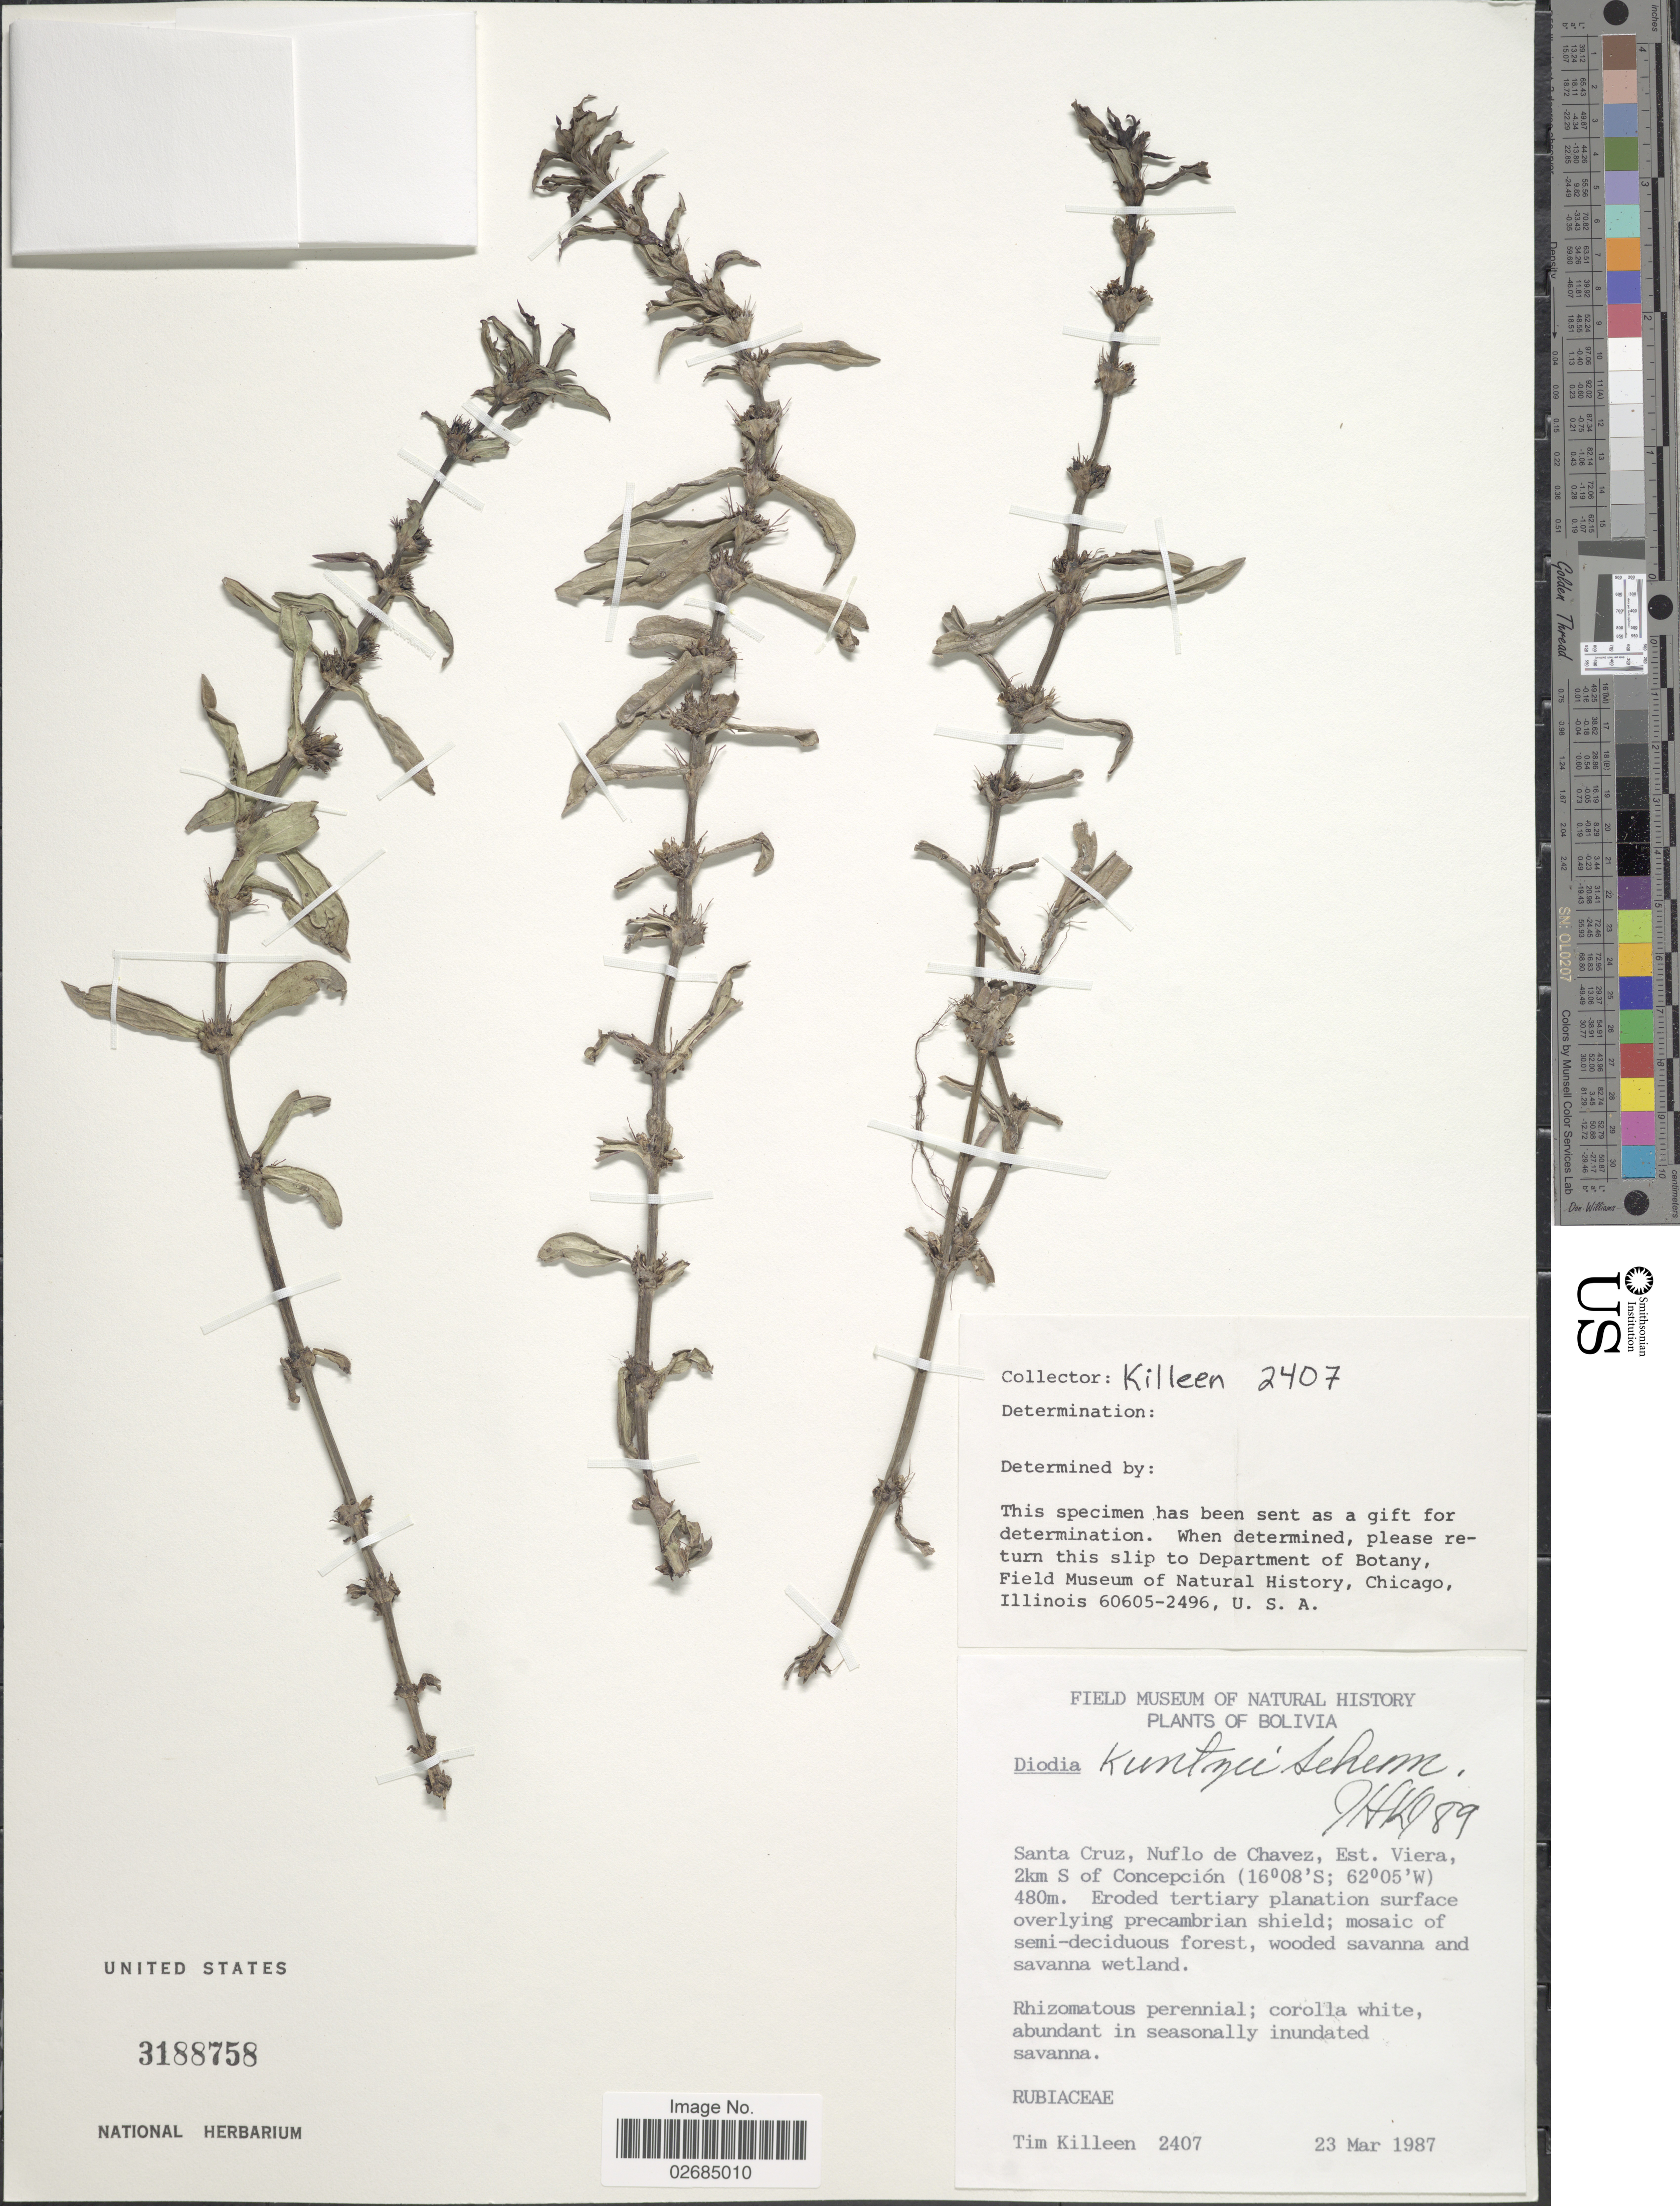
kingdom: Plantae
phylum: Tracheophyta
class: Magnoliopsida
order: Gentianales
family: Rubiaceae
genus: Diodia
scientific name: Diodia macrophylla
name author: K. Schum.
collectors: T. J. Killeen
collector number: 2407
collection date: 1987-03-23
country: Bolivia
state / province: Santa Cruz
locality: Nuflo de Chavez, Est. Viera, 2km S of Concepción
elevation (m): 480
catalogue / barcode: US 3188758